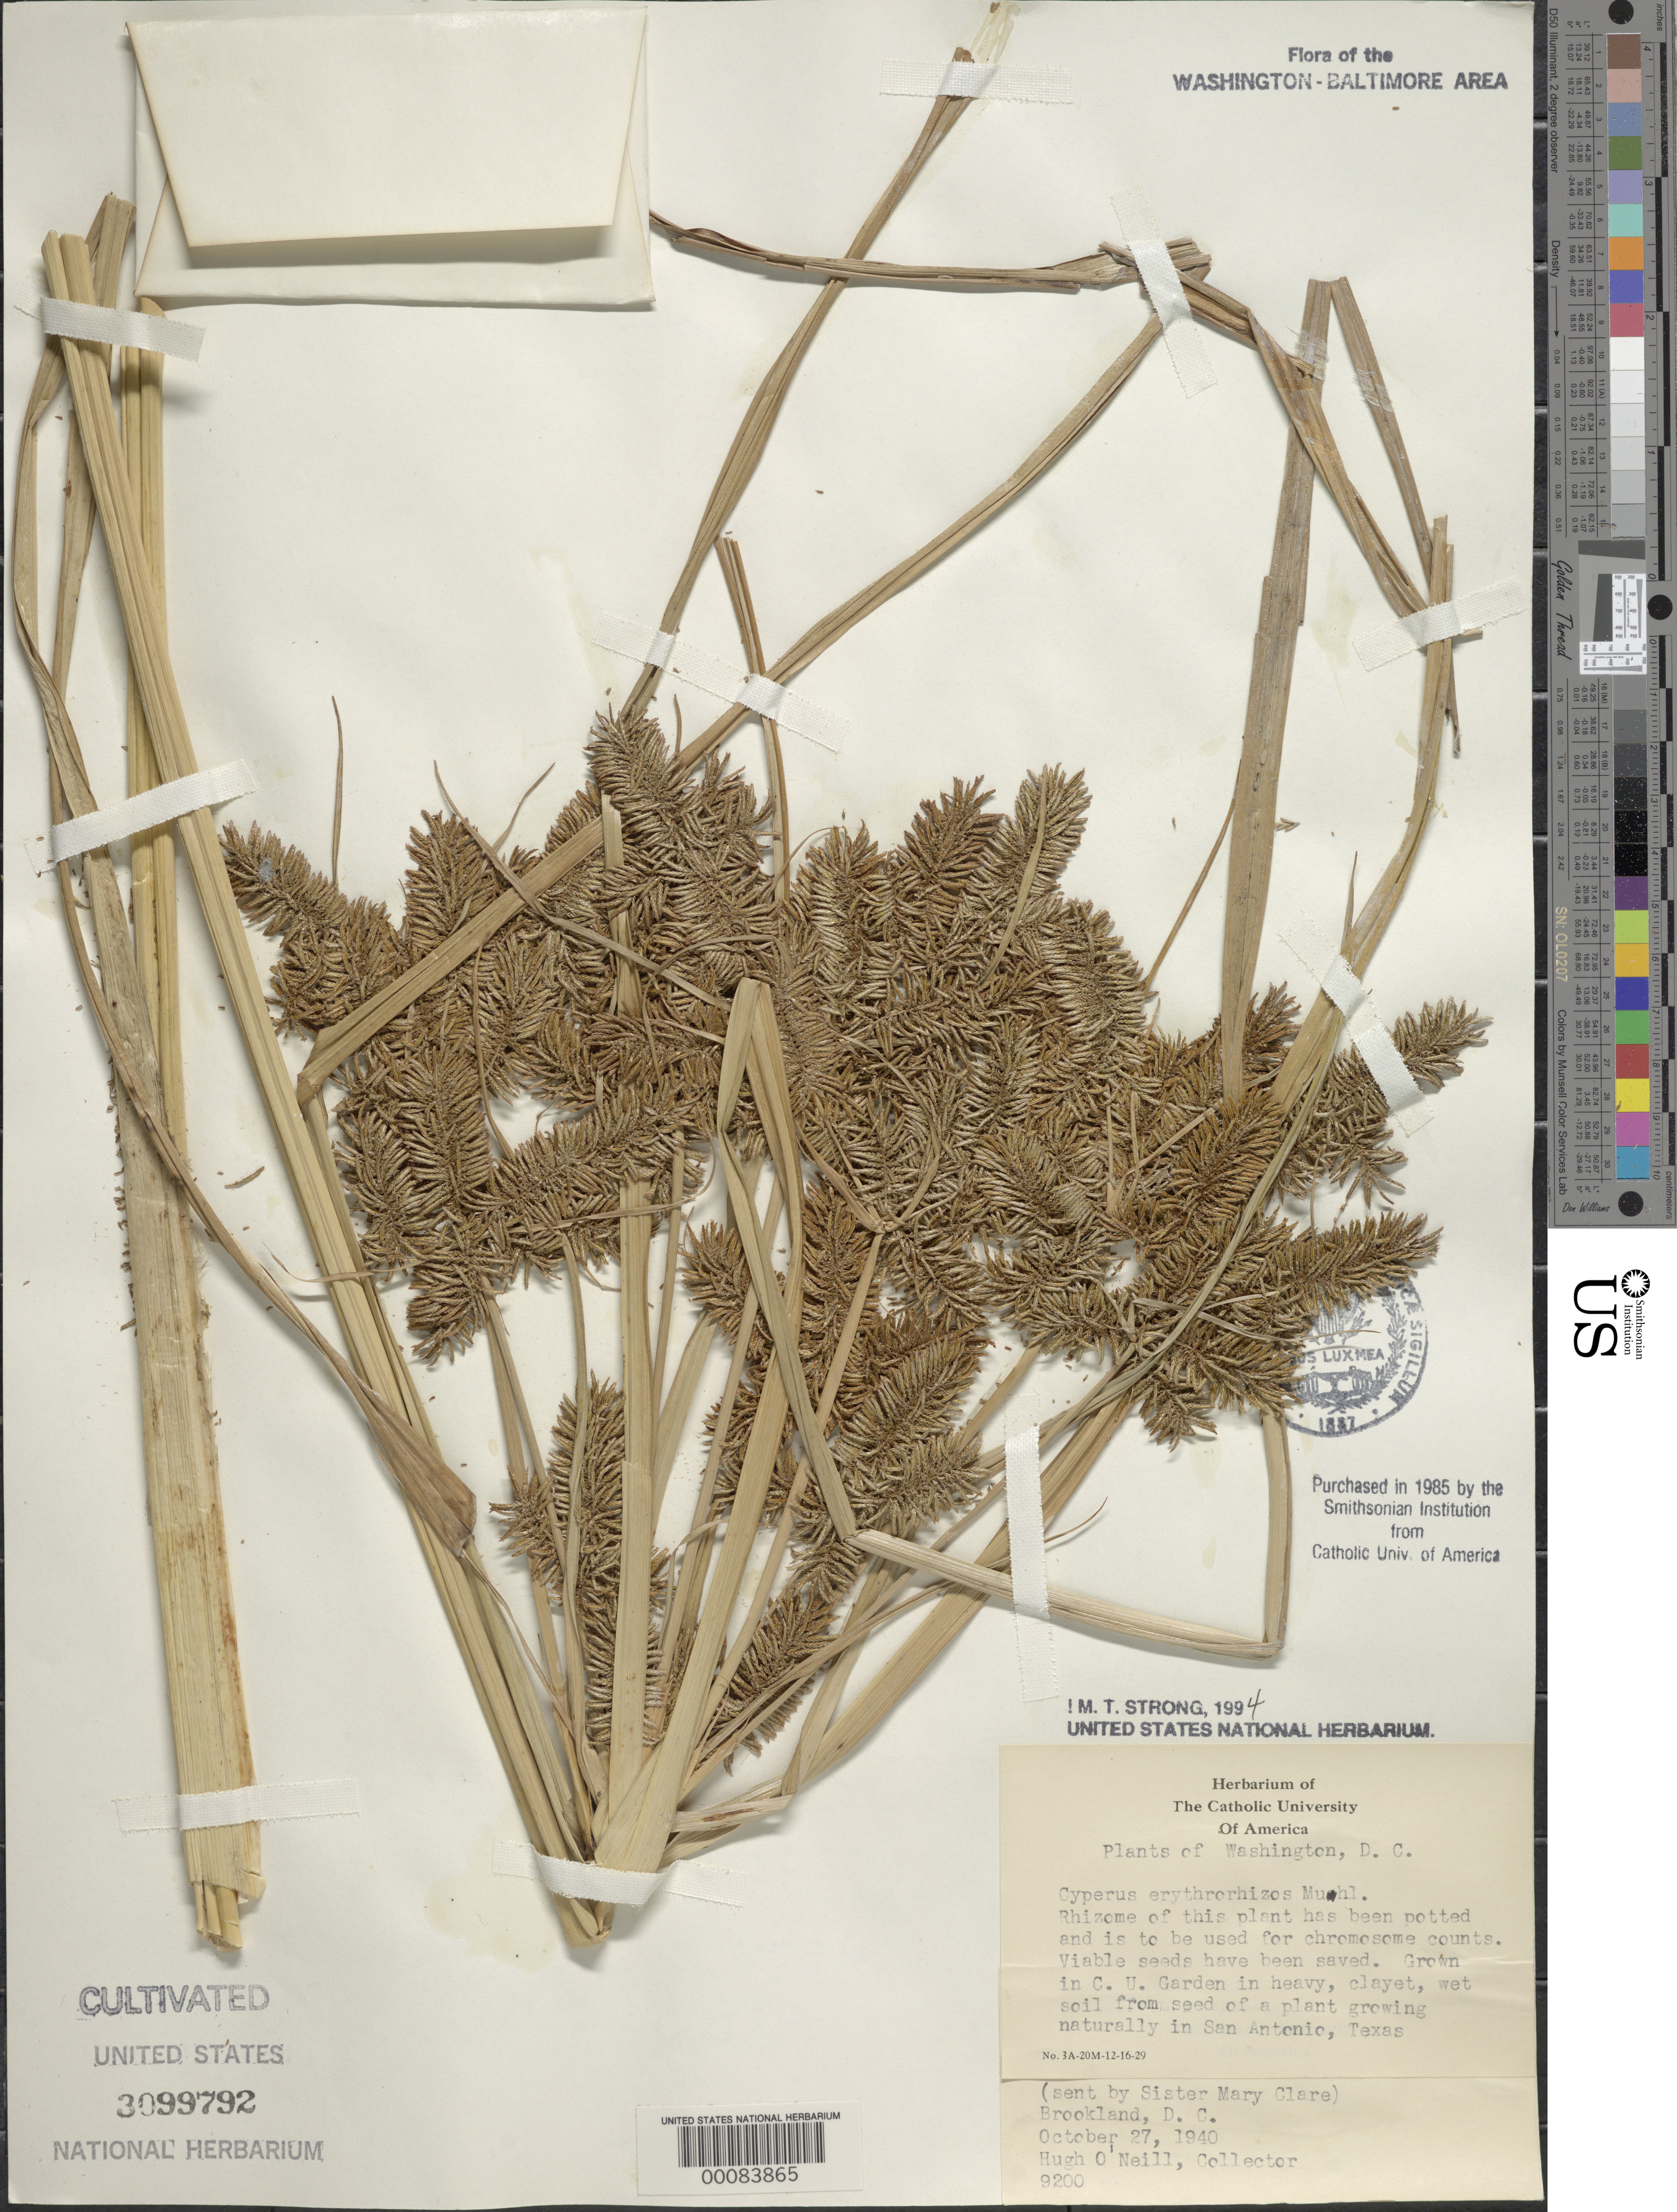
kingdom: Plantae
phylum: Tracheophyta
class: Liliopsida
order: Poales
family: Cyperaceae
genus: Cyperus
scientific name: Cyperus erythrorhizos Muhl.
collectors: M. Clare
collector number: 9200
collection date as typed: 27 Oct 1940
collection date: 1940-10-27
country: United States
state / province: District of Columbia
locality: Brookland Catholic University grounds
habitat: Cultivated for study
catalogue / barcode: US 3099792